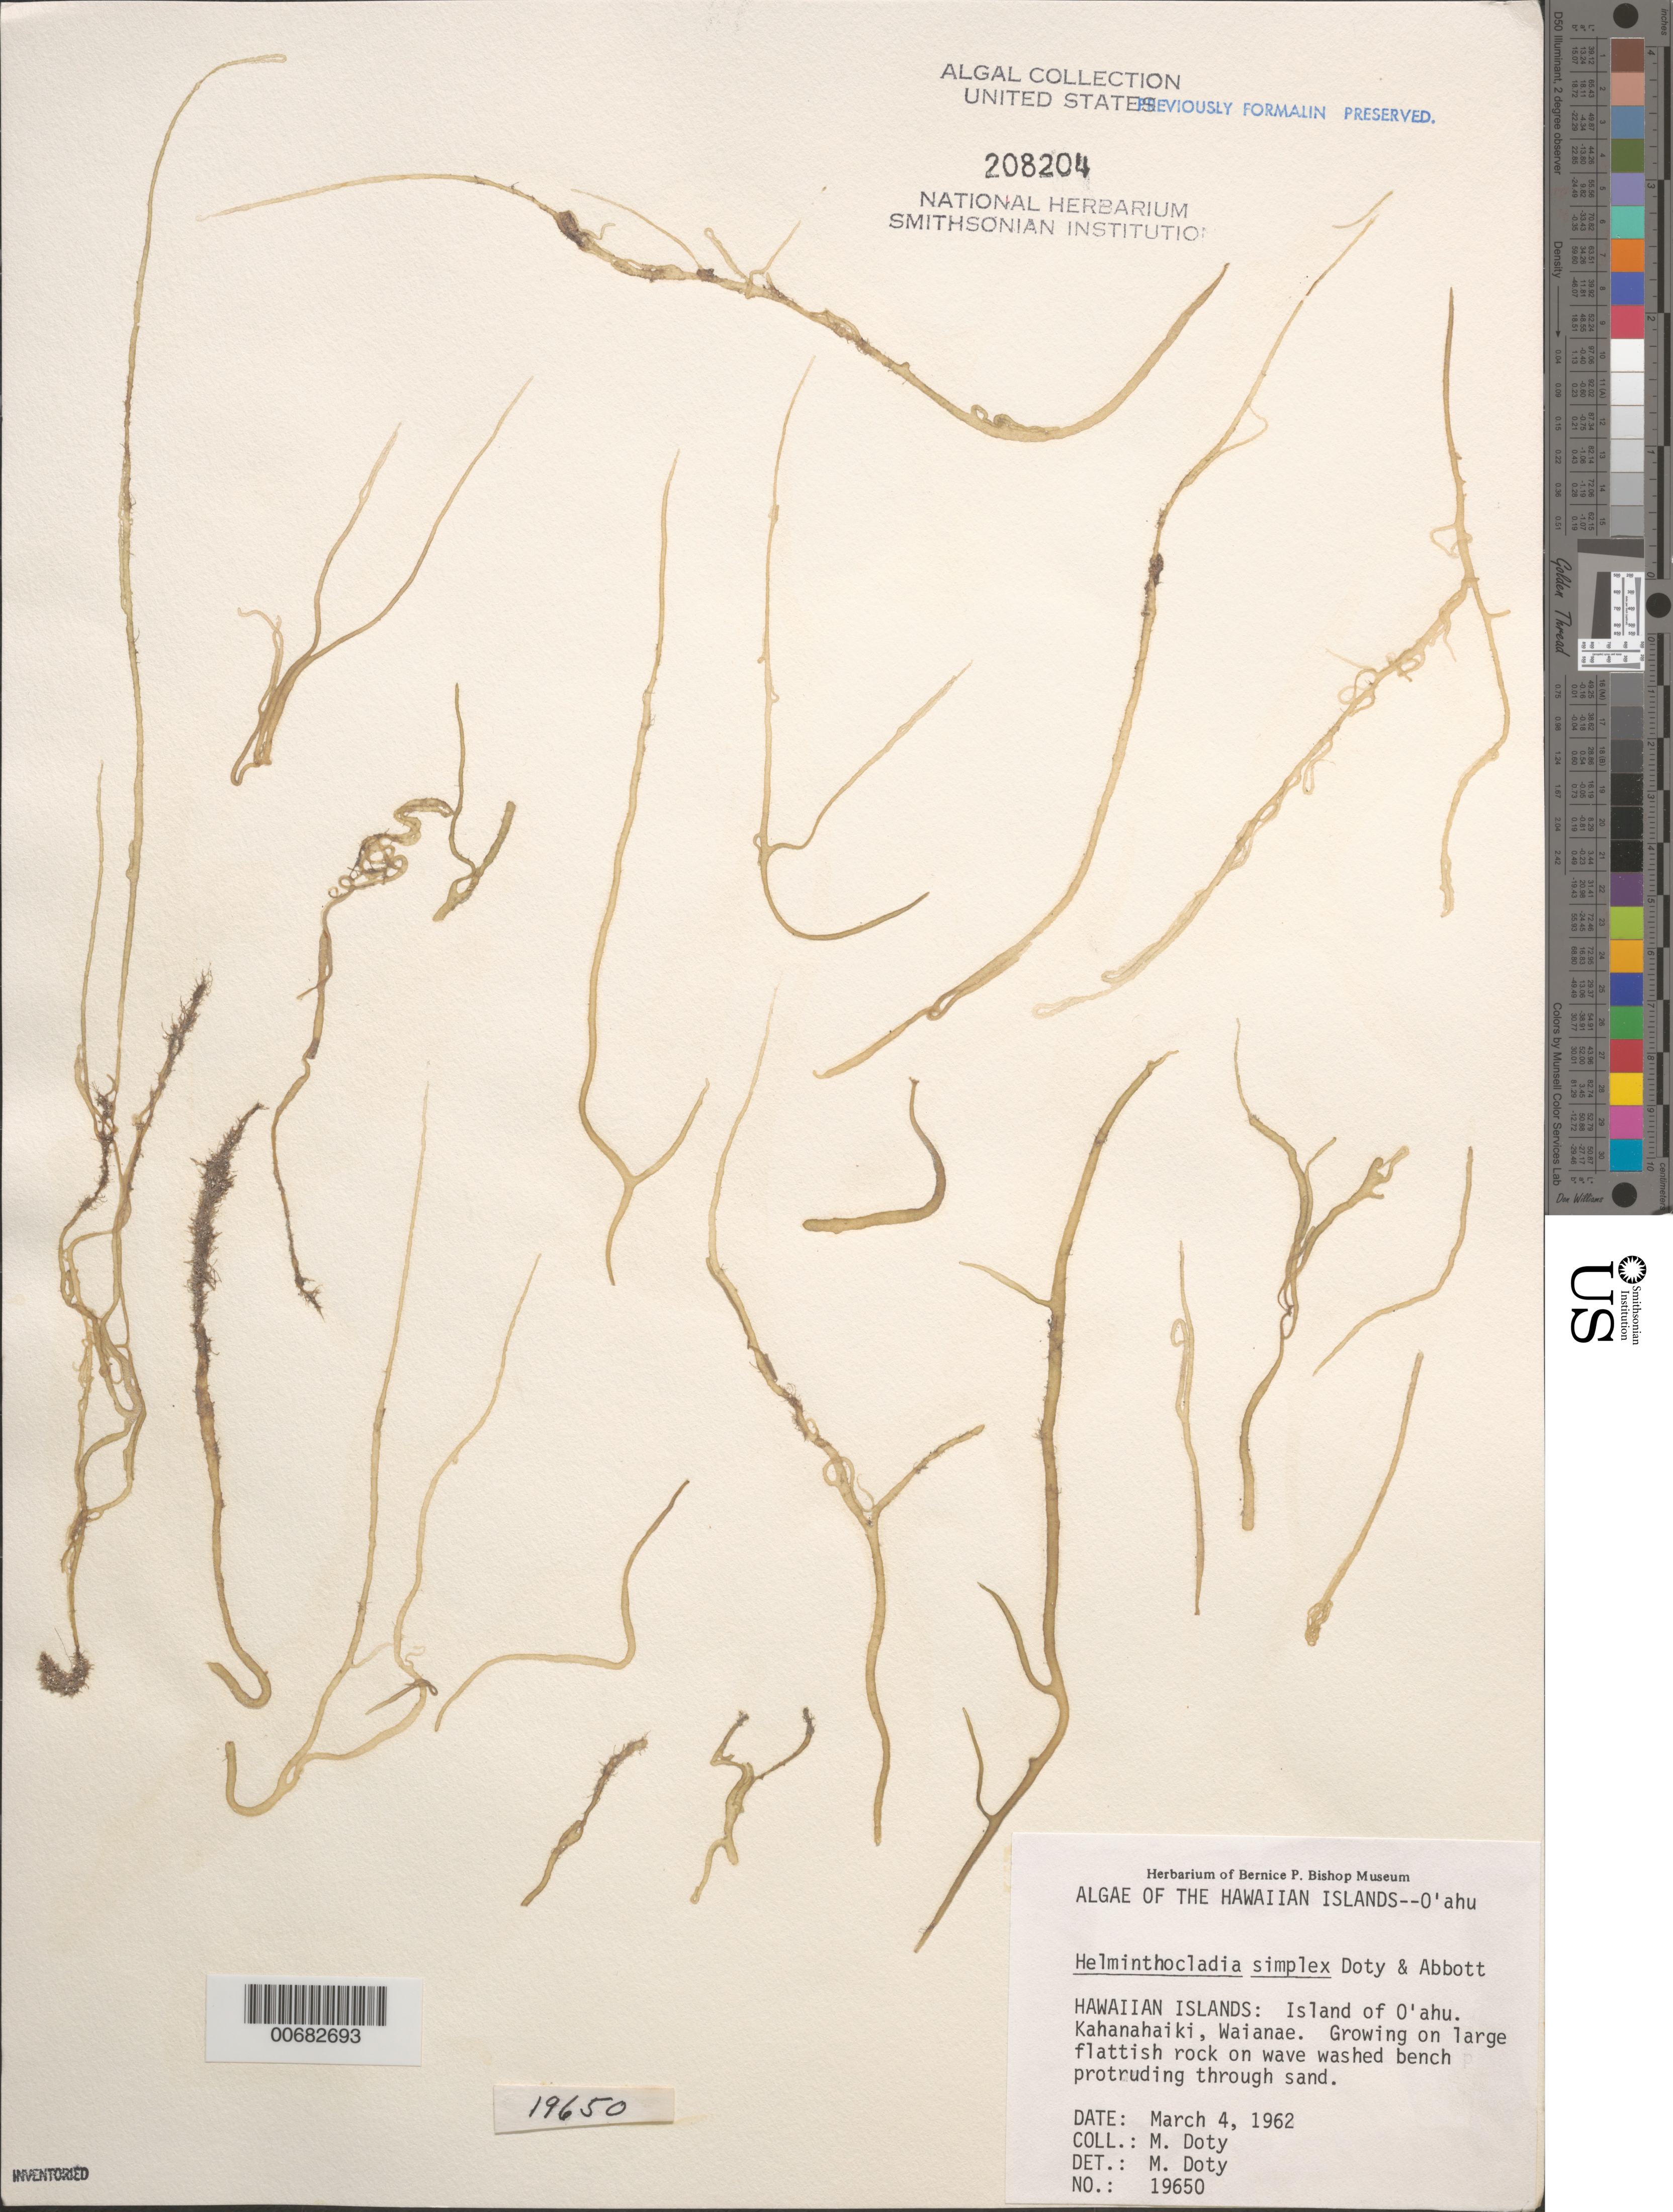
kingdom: Plantae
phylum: Rhodophyta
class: Florideophyceae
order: Nemaliales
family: Liagoraceae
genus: Helminthocladia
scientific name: Helminthocladia simplex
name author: Doty & I.A. Abbott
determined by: Doty, M. S.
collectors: M. S. Doty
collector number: MSD 19650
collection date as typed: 04 Mar 1962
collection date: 1962-03-04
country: United States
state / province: Hawaii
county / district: Honolulu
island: Oahu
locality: Kahanahaiki, Waianae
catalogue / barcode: US 208204